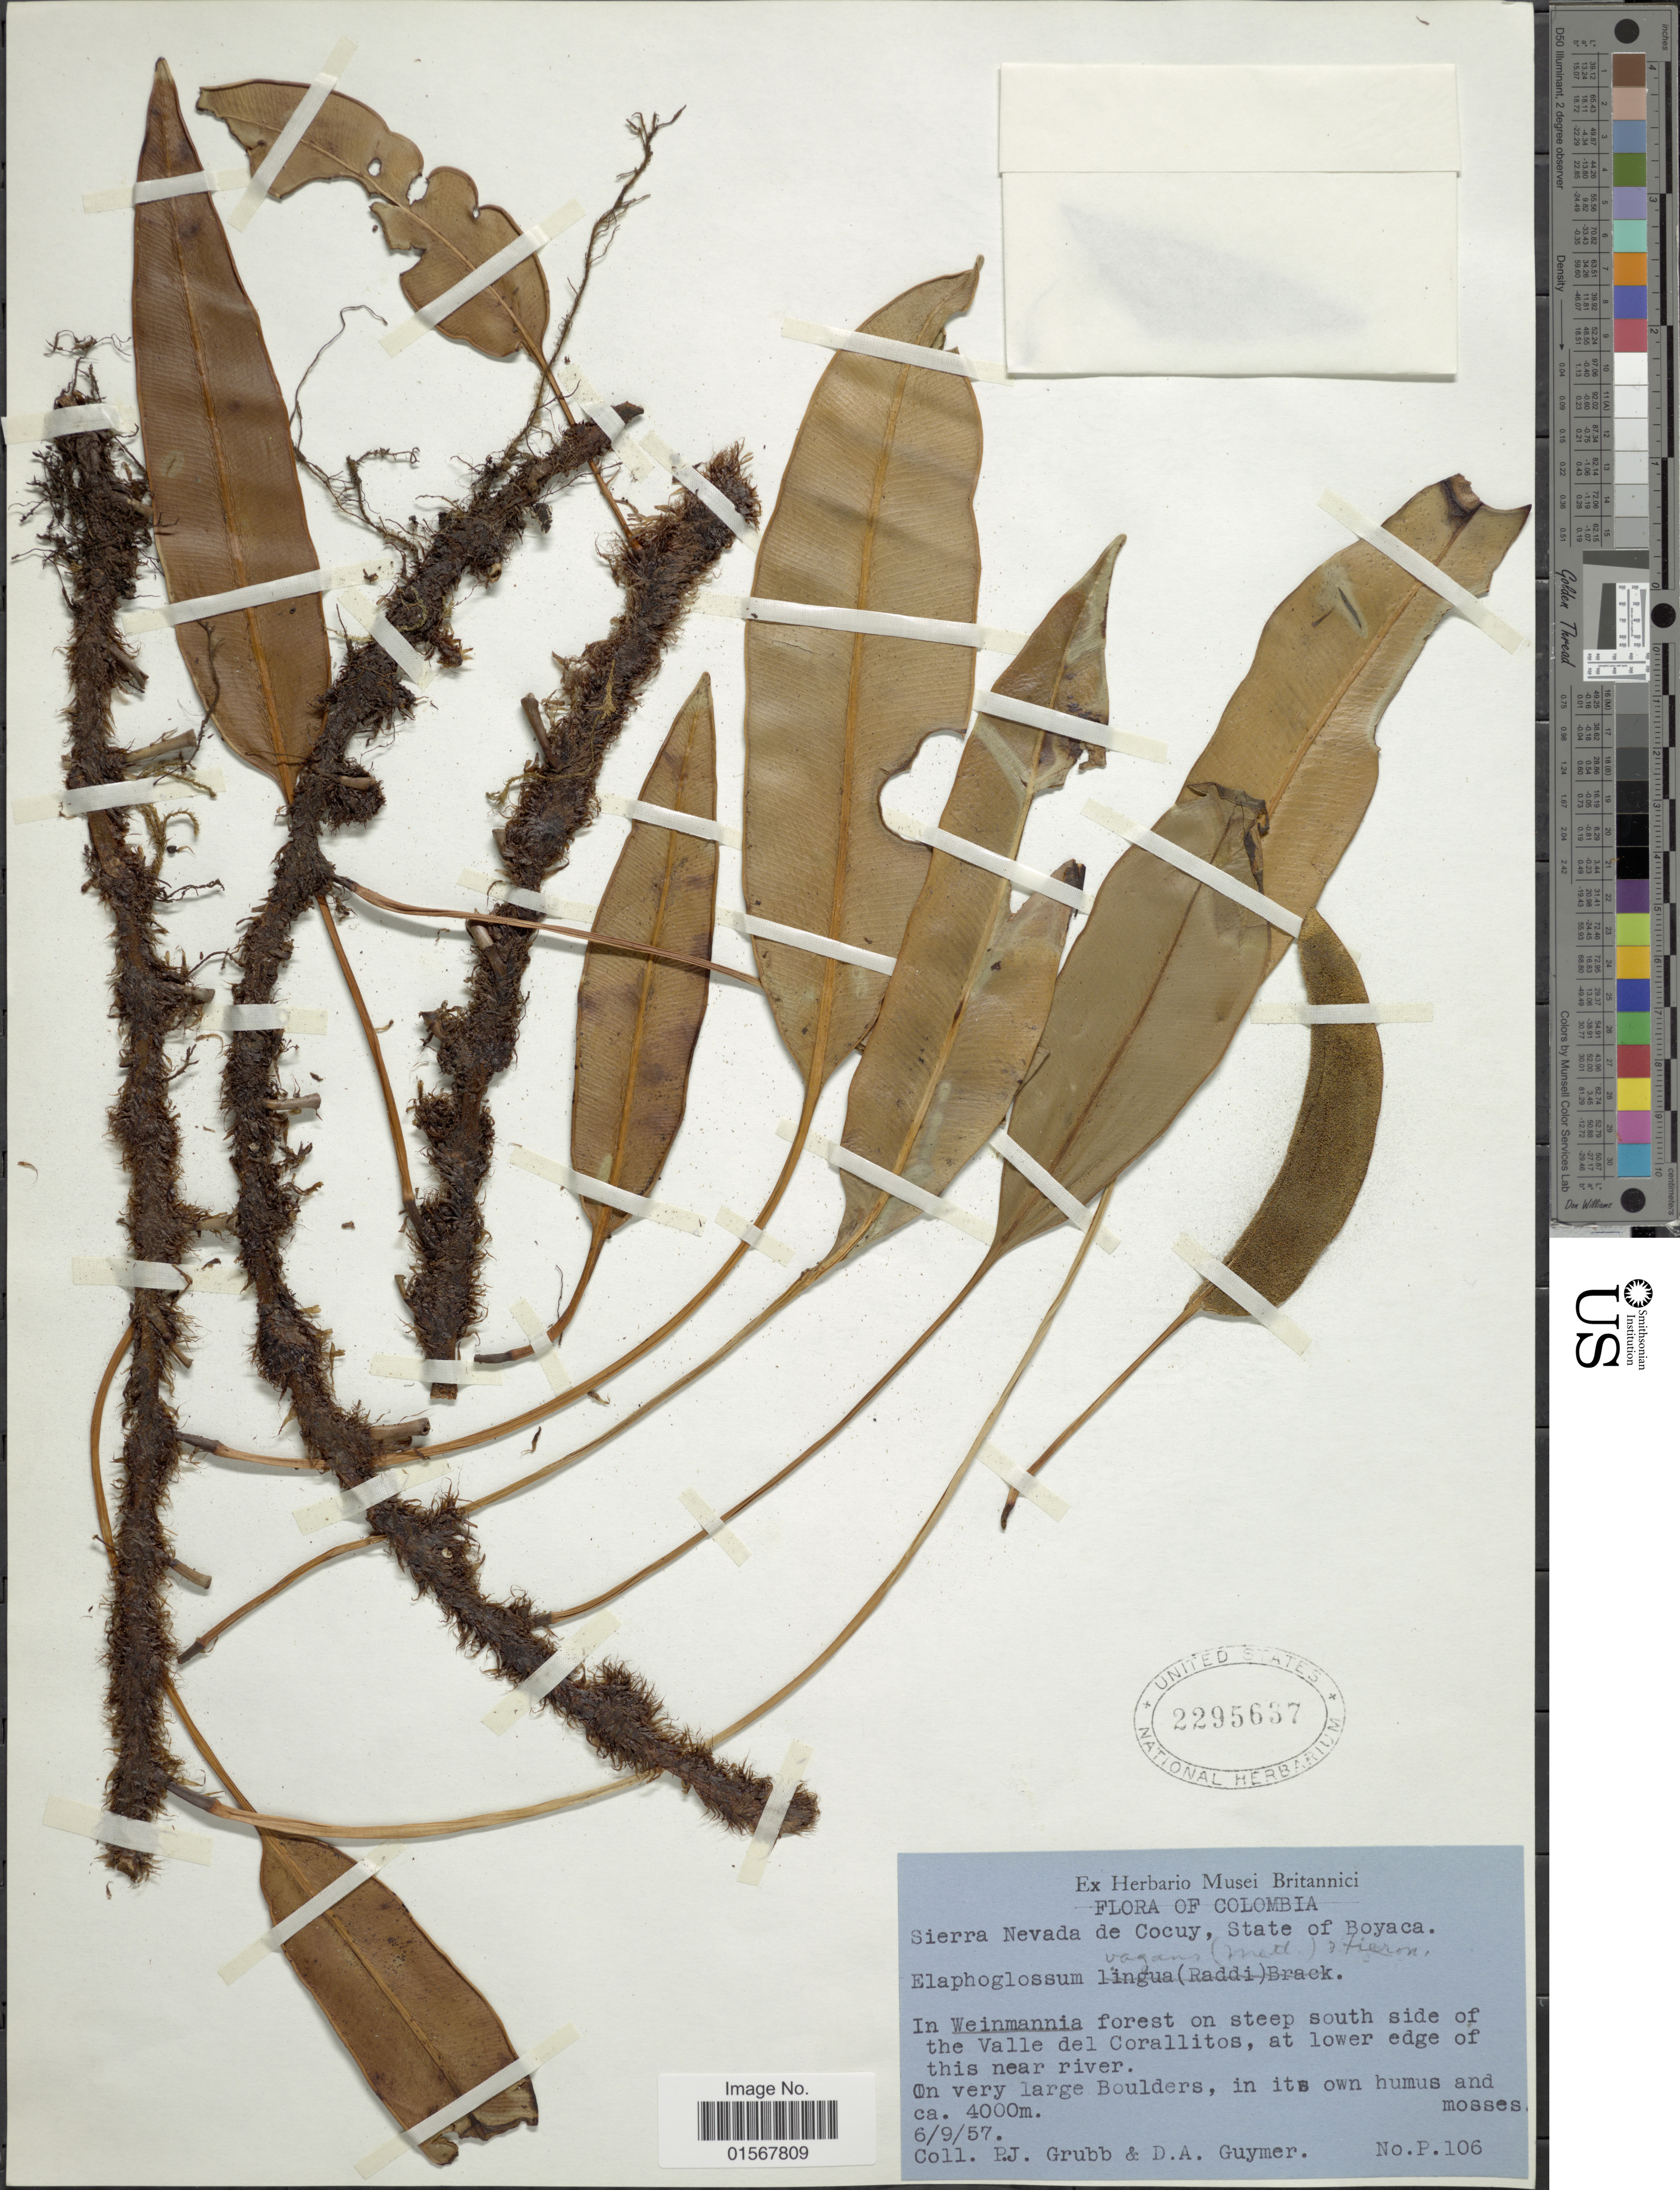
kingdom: Plantae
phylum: Tracheophyta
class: Polypodiopsida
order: Polypodiales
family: Dryopteridaceae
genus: Elaphoglossum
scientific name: Elaphoglossum vagans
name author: (Mett.) Hieron.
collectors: P. J. Grubb & D. Guymer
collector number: P106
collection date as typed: Transcribed d/m/y: 6/9/57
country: Colombia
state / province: Boyacá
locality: Colombia, Sierra Nevada de Cocuy, State of Boyaca, in Weinmannia forest on steep south side of the Valle del Corallitos, at lower edge of this near river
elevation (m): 4000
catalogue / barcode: US 2295637